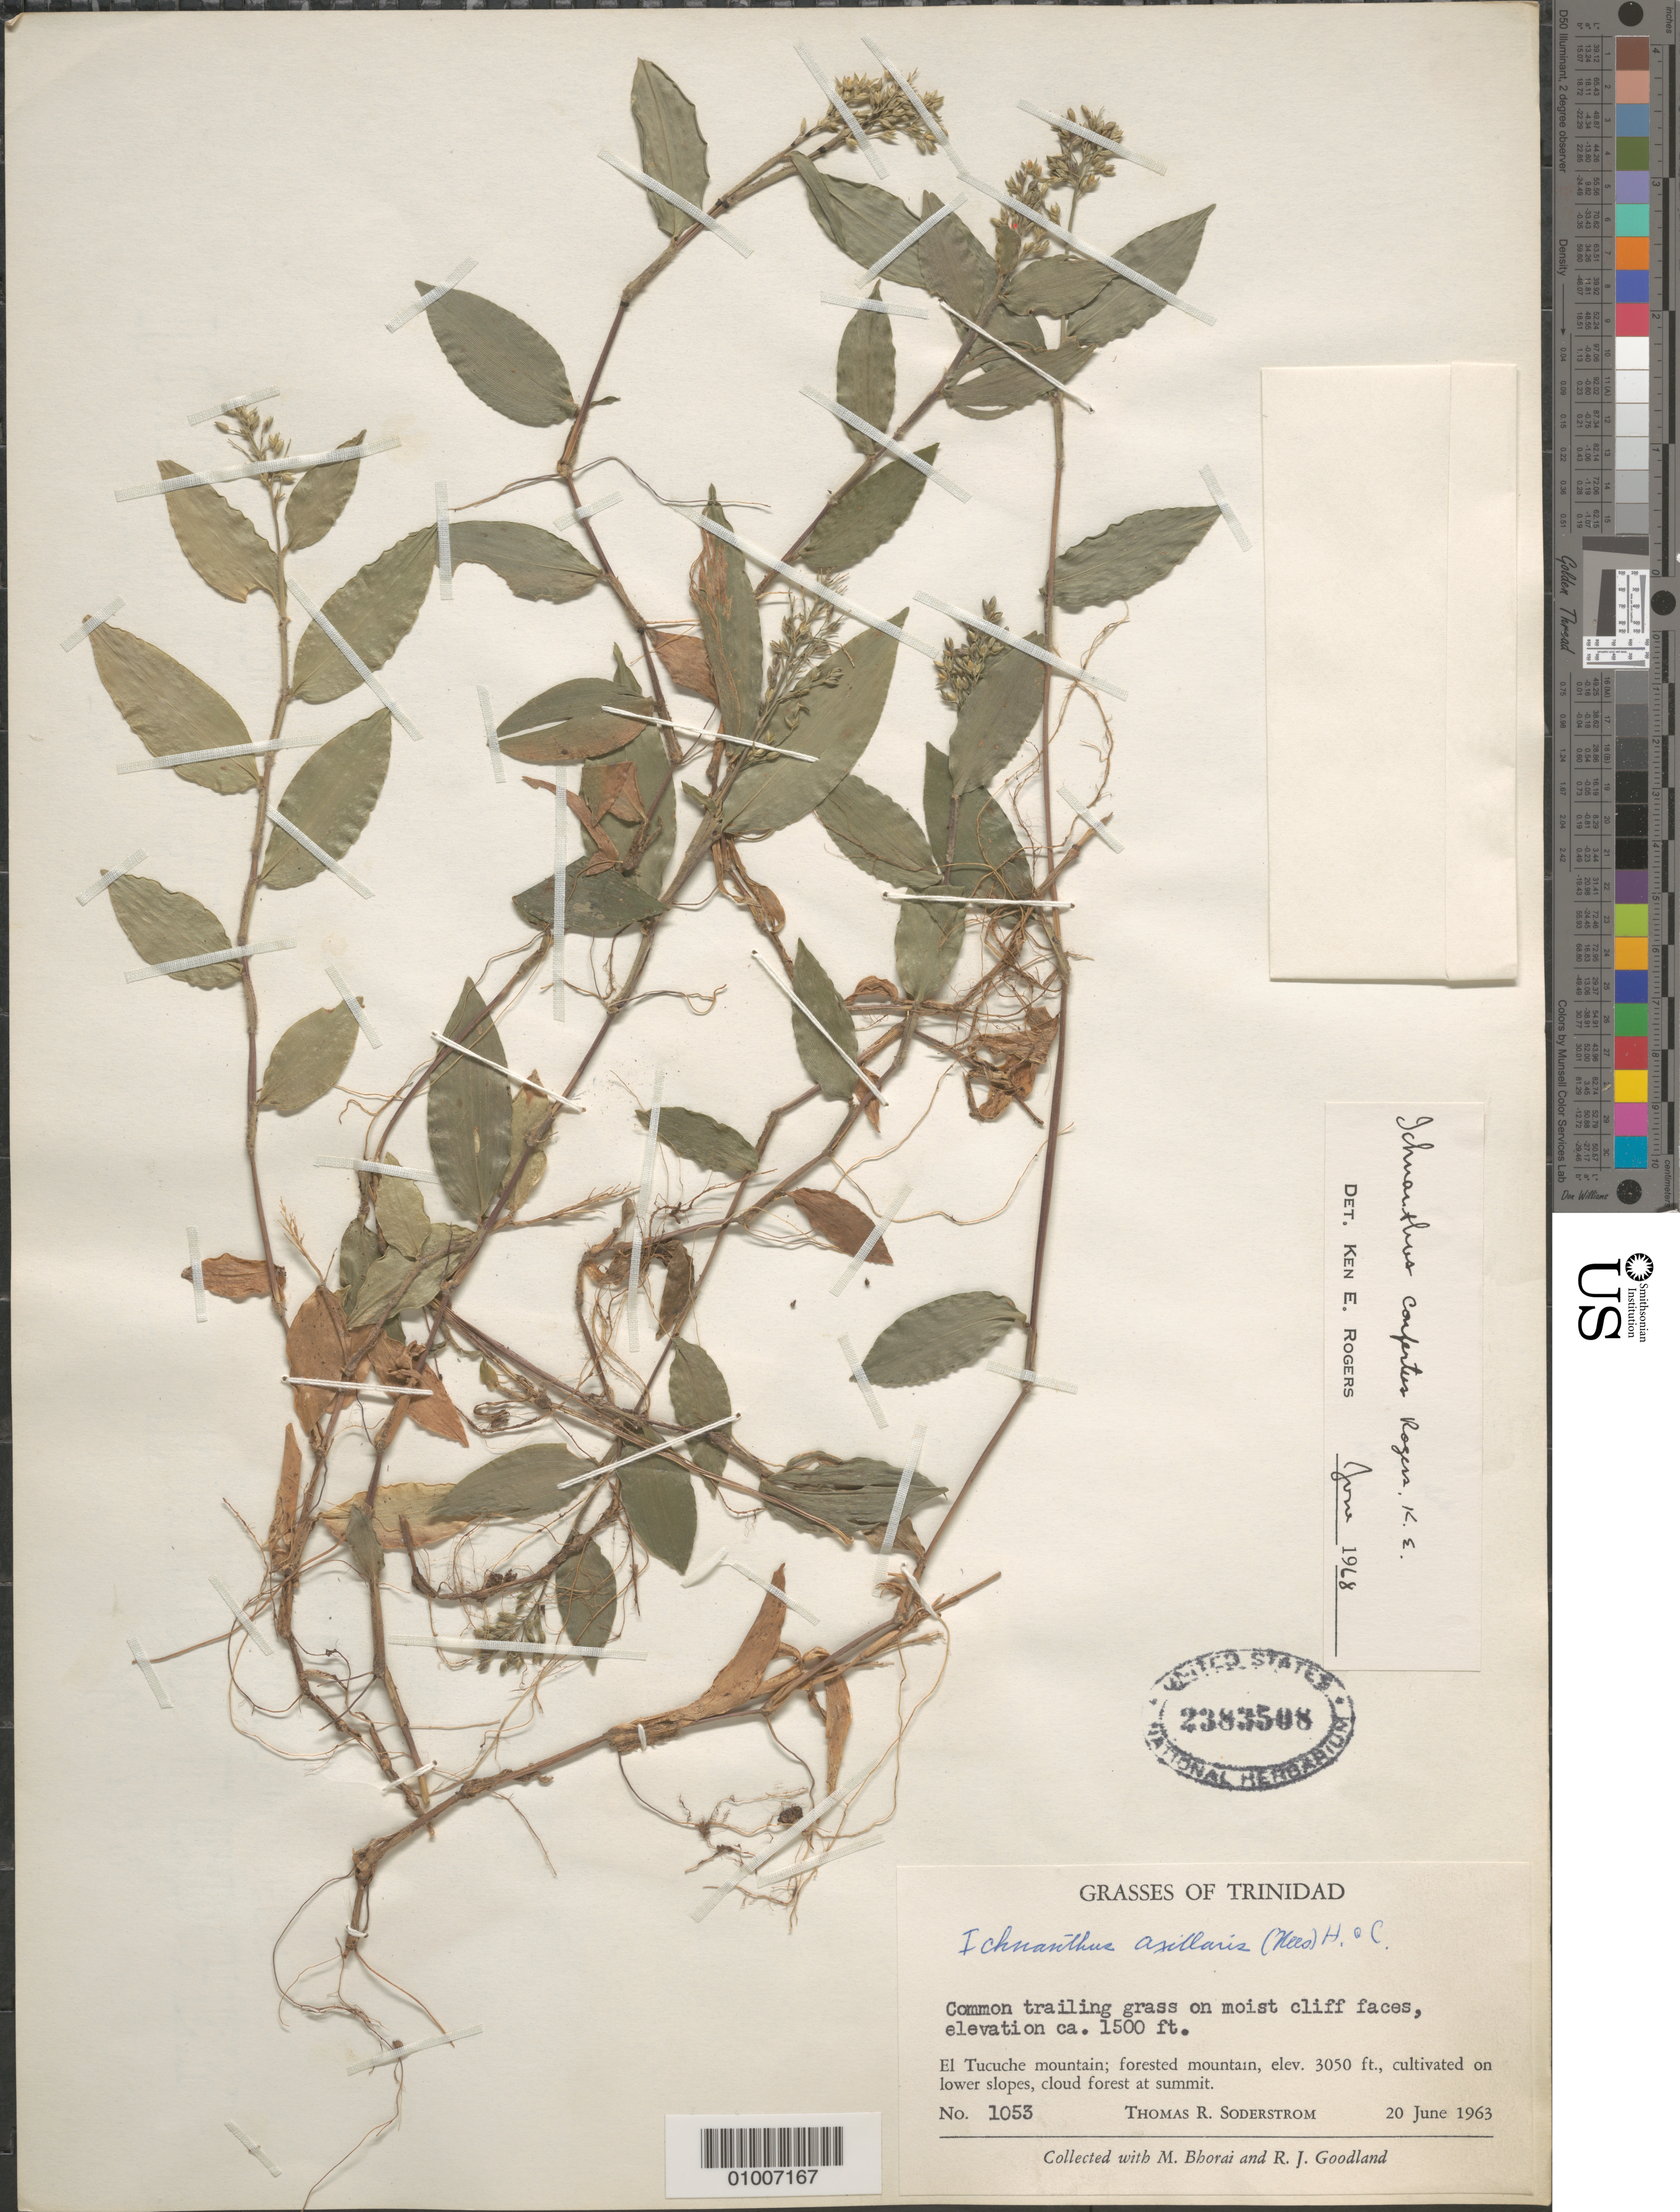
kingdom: Plantae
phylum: Tracheophyta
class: Liliopsida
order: Poales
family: Poaceae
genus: Ichnanthus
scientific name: Ichnanthus confertus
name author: K.E. Rogers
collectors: T. R. Soderstrom, M. Bhorai & R. Goodland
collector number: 1053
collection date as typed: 20 Jun 1963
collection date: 1963-06-20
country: Trinidad and Tobago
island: Trinidad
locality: El Tucuche mountain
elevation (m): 457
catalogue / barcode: US 2383508